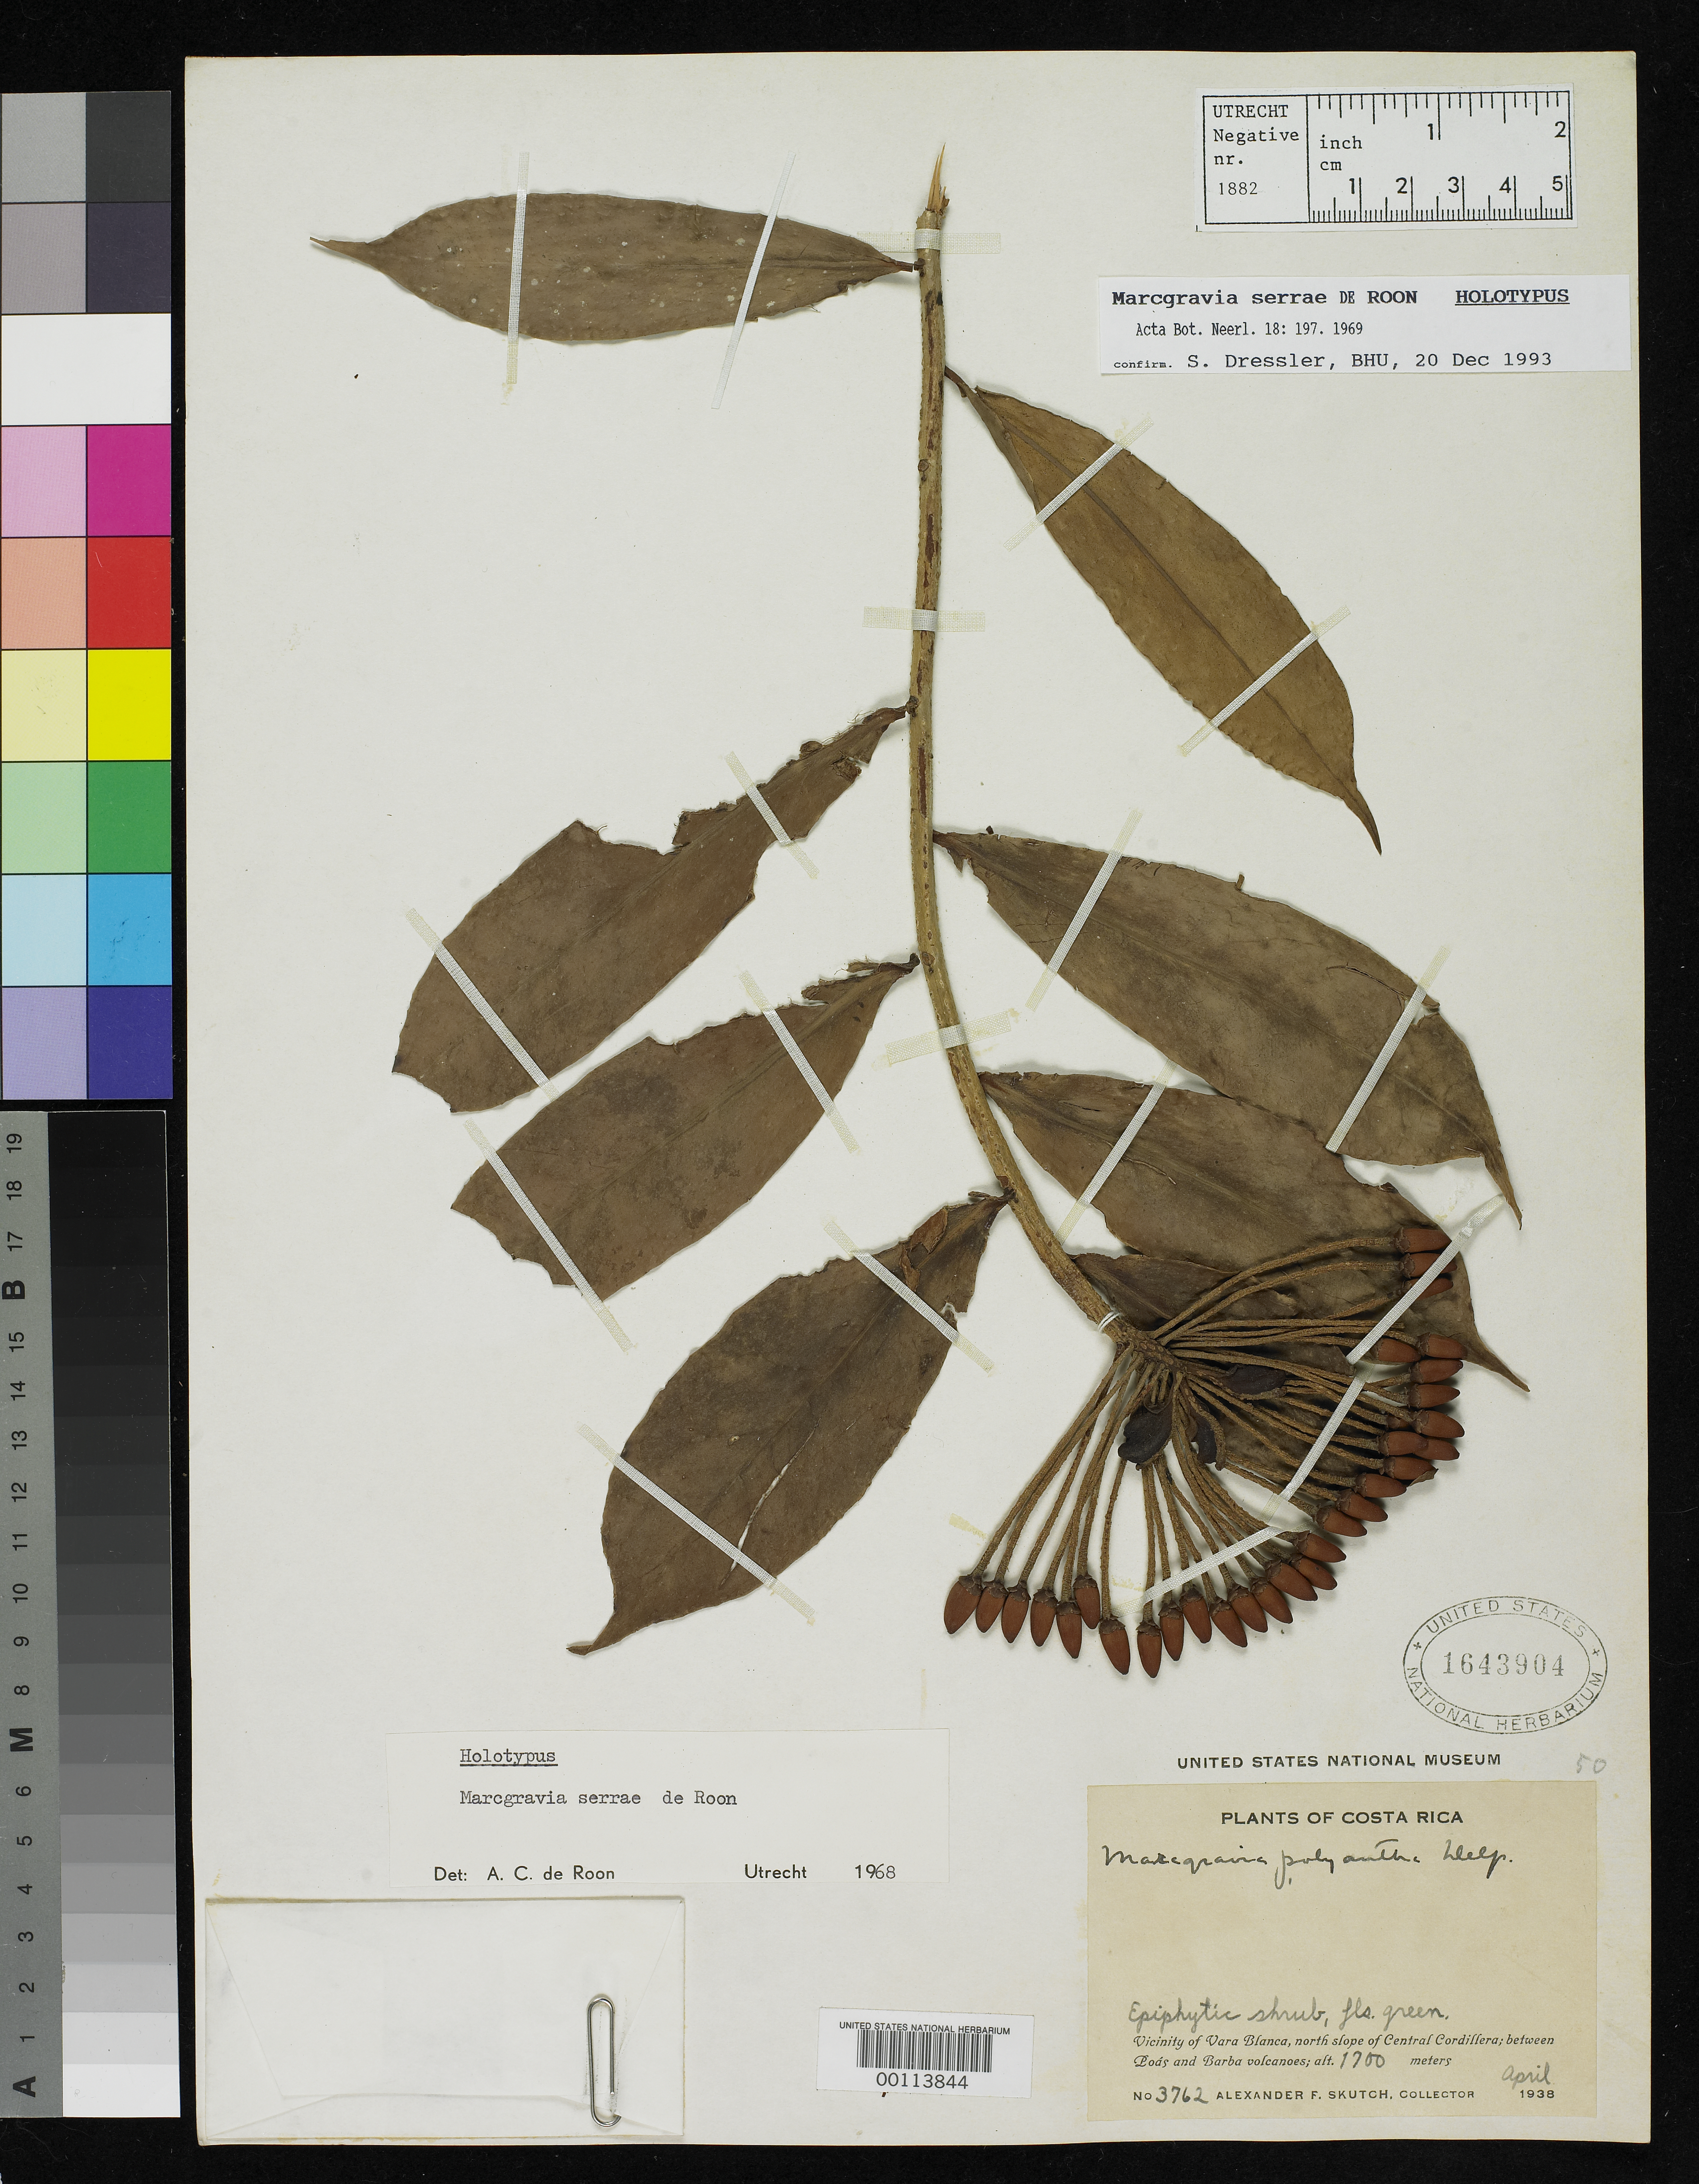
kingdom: Plantae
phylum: Tracheophyta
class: Magnoliopsida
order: Ericales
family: Marcgraviaceae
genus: Marcgravia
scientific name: Marcgravia serrae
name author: de Roon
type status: Holotype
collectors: A. F. Skutch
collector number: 3762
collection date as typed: Apr 1938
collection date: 1938-04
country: Costa Rica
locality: Vicinity of Vara Blanca, N slope of central cordillera, between Poás & Barba volcanoes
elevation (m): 1700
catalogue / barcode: US 1643904